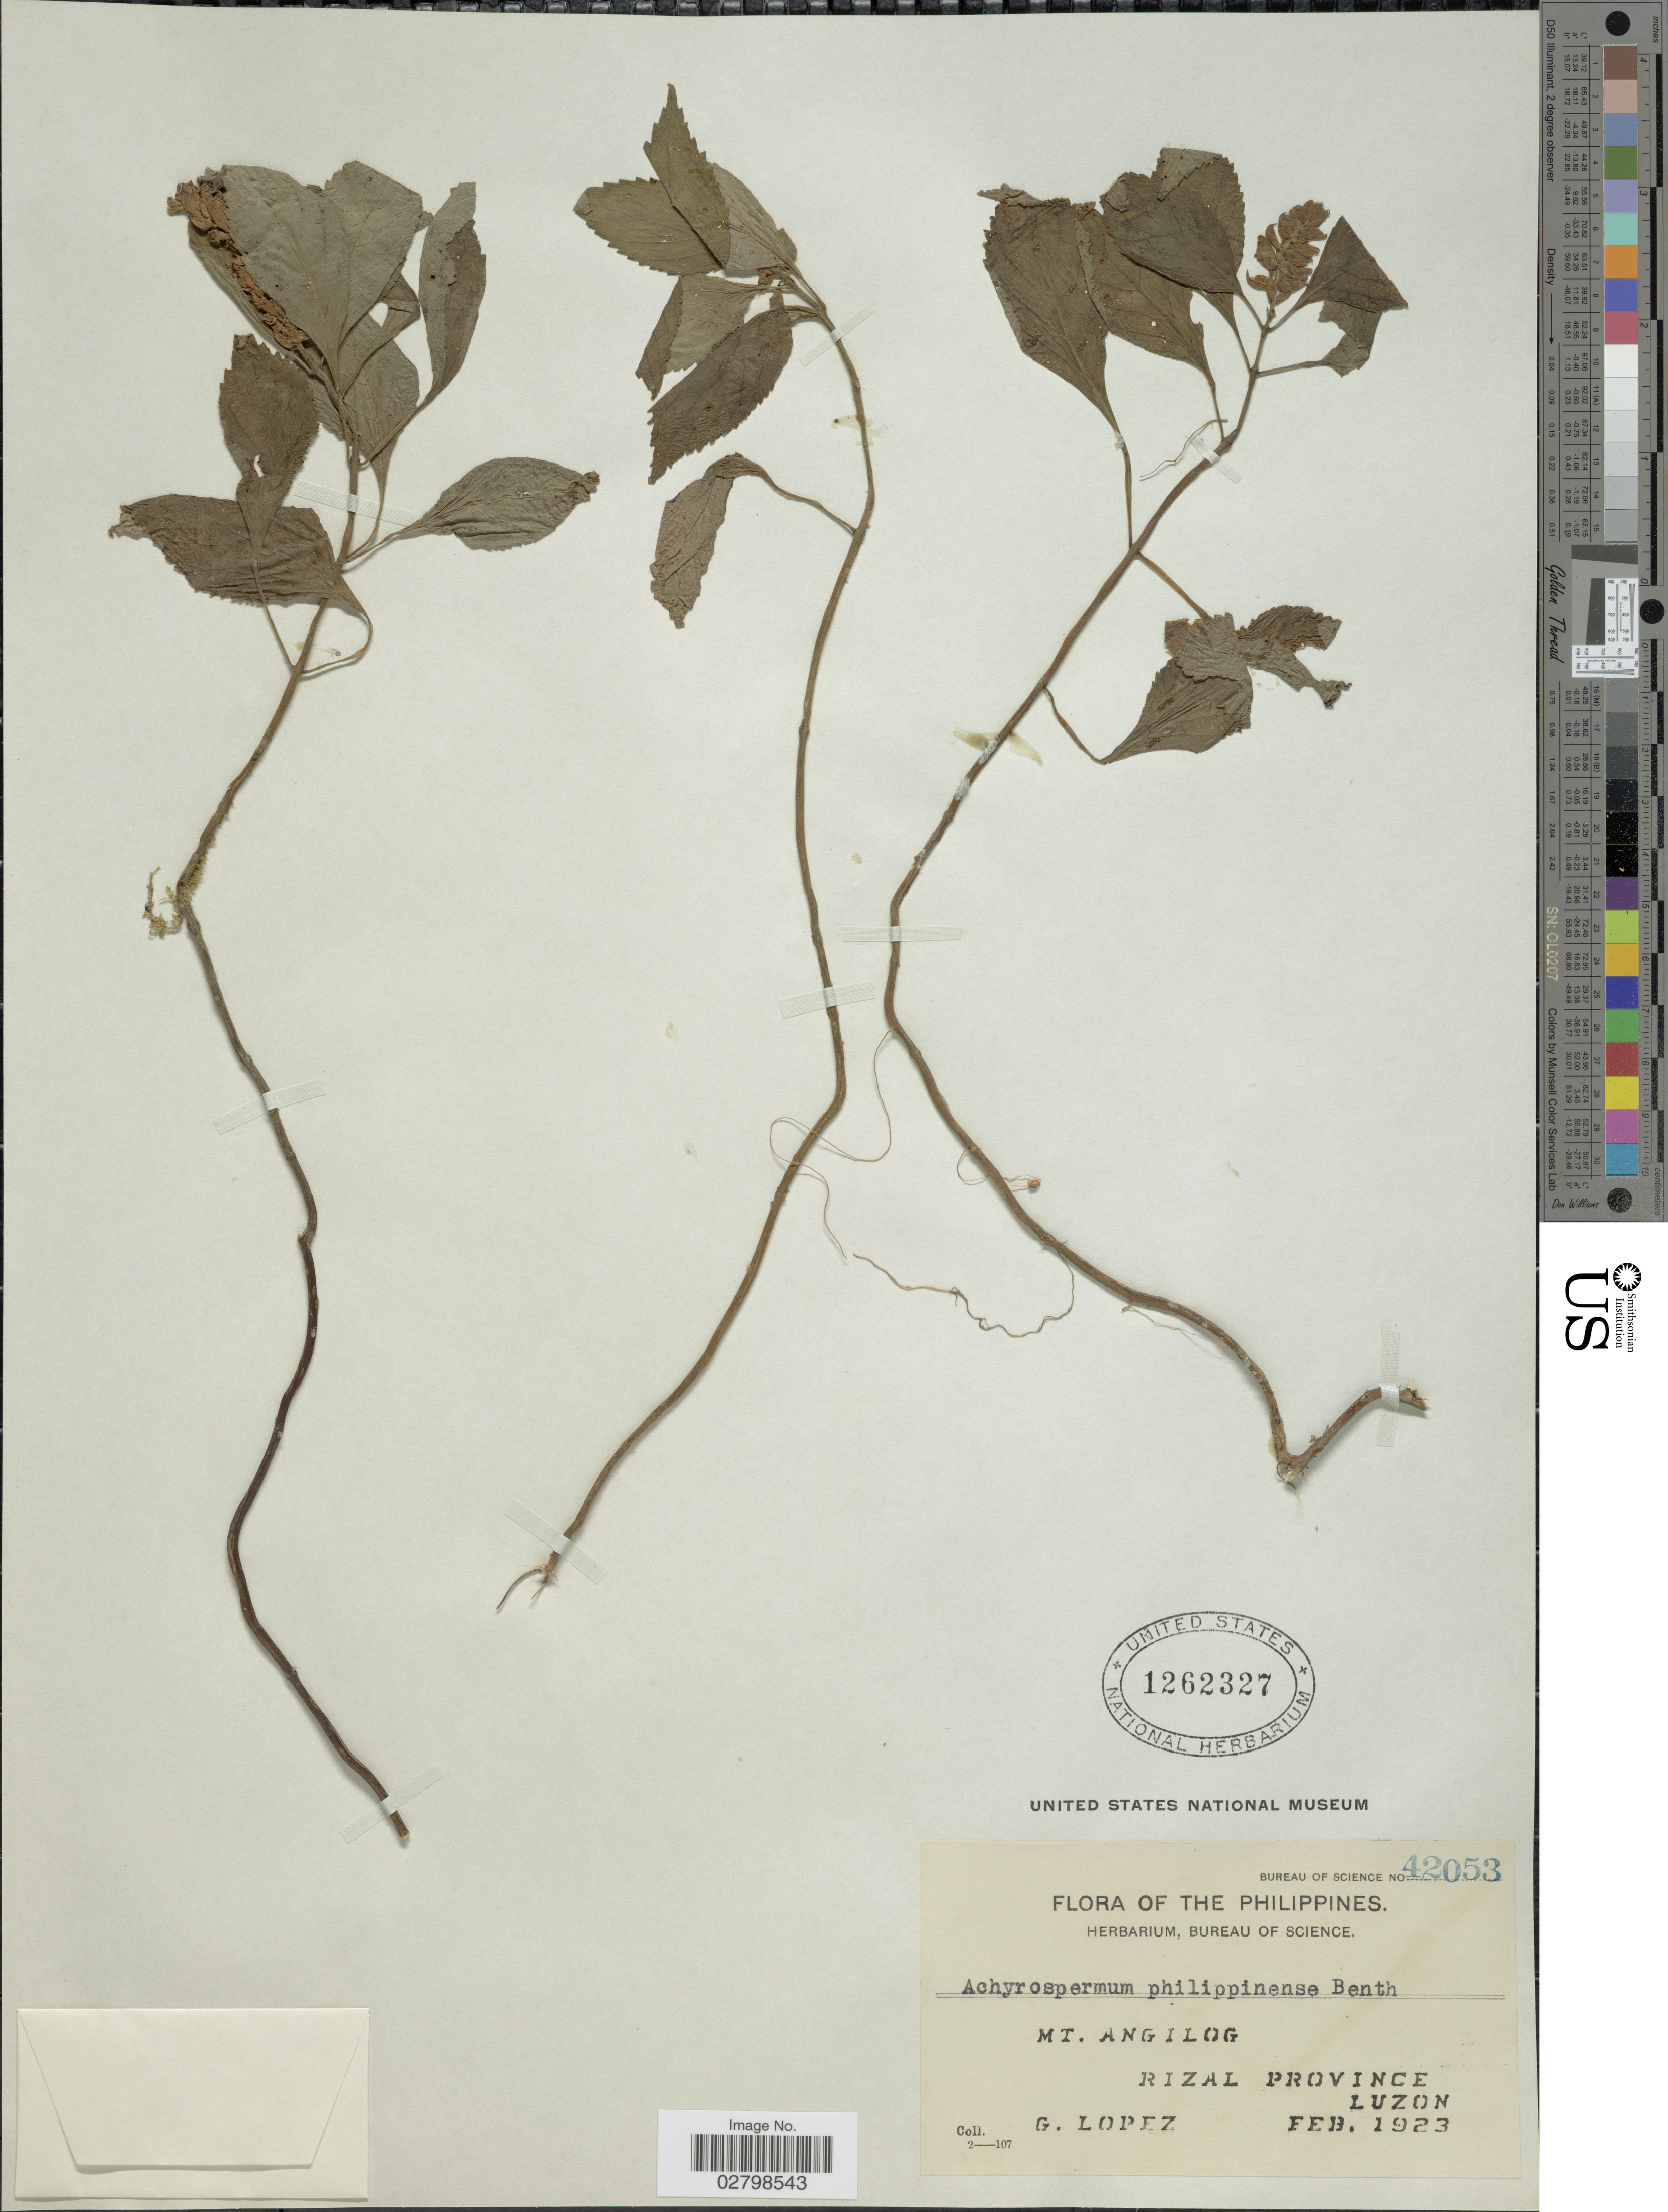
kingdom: Plantae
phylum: Tracheophyta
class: Magnoliopsida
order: Lamiales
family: Lamiaceae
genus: Achyrospermum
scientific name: Achyrospermum philippinense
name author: Benth.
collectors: G. Lopéz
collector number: Bureau of Science 42053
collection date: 1923-02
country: Philippines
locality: Mt. Angilog. Rizal Province Luzon.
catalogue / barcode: US 1262327